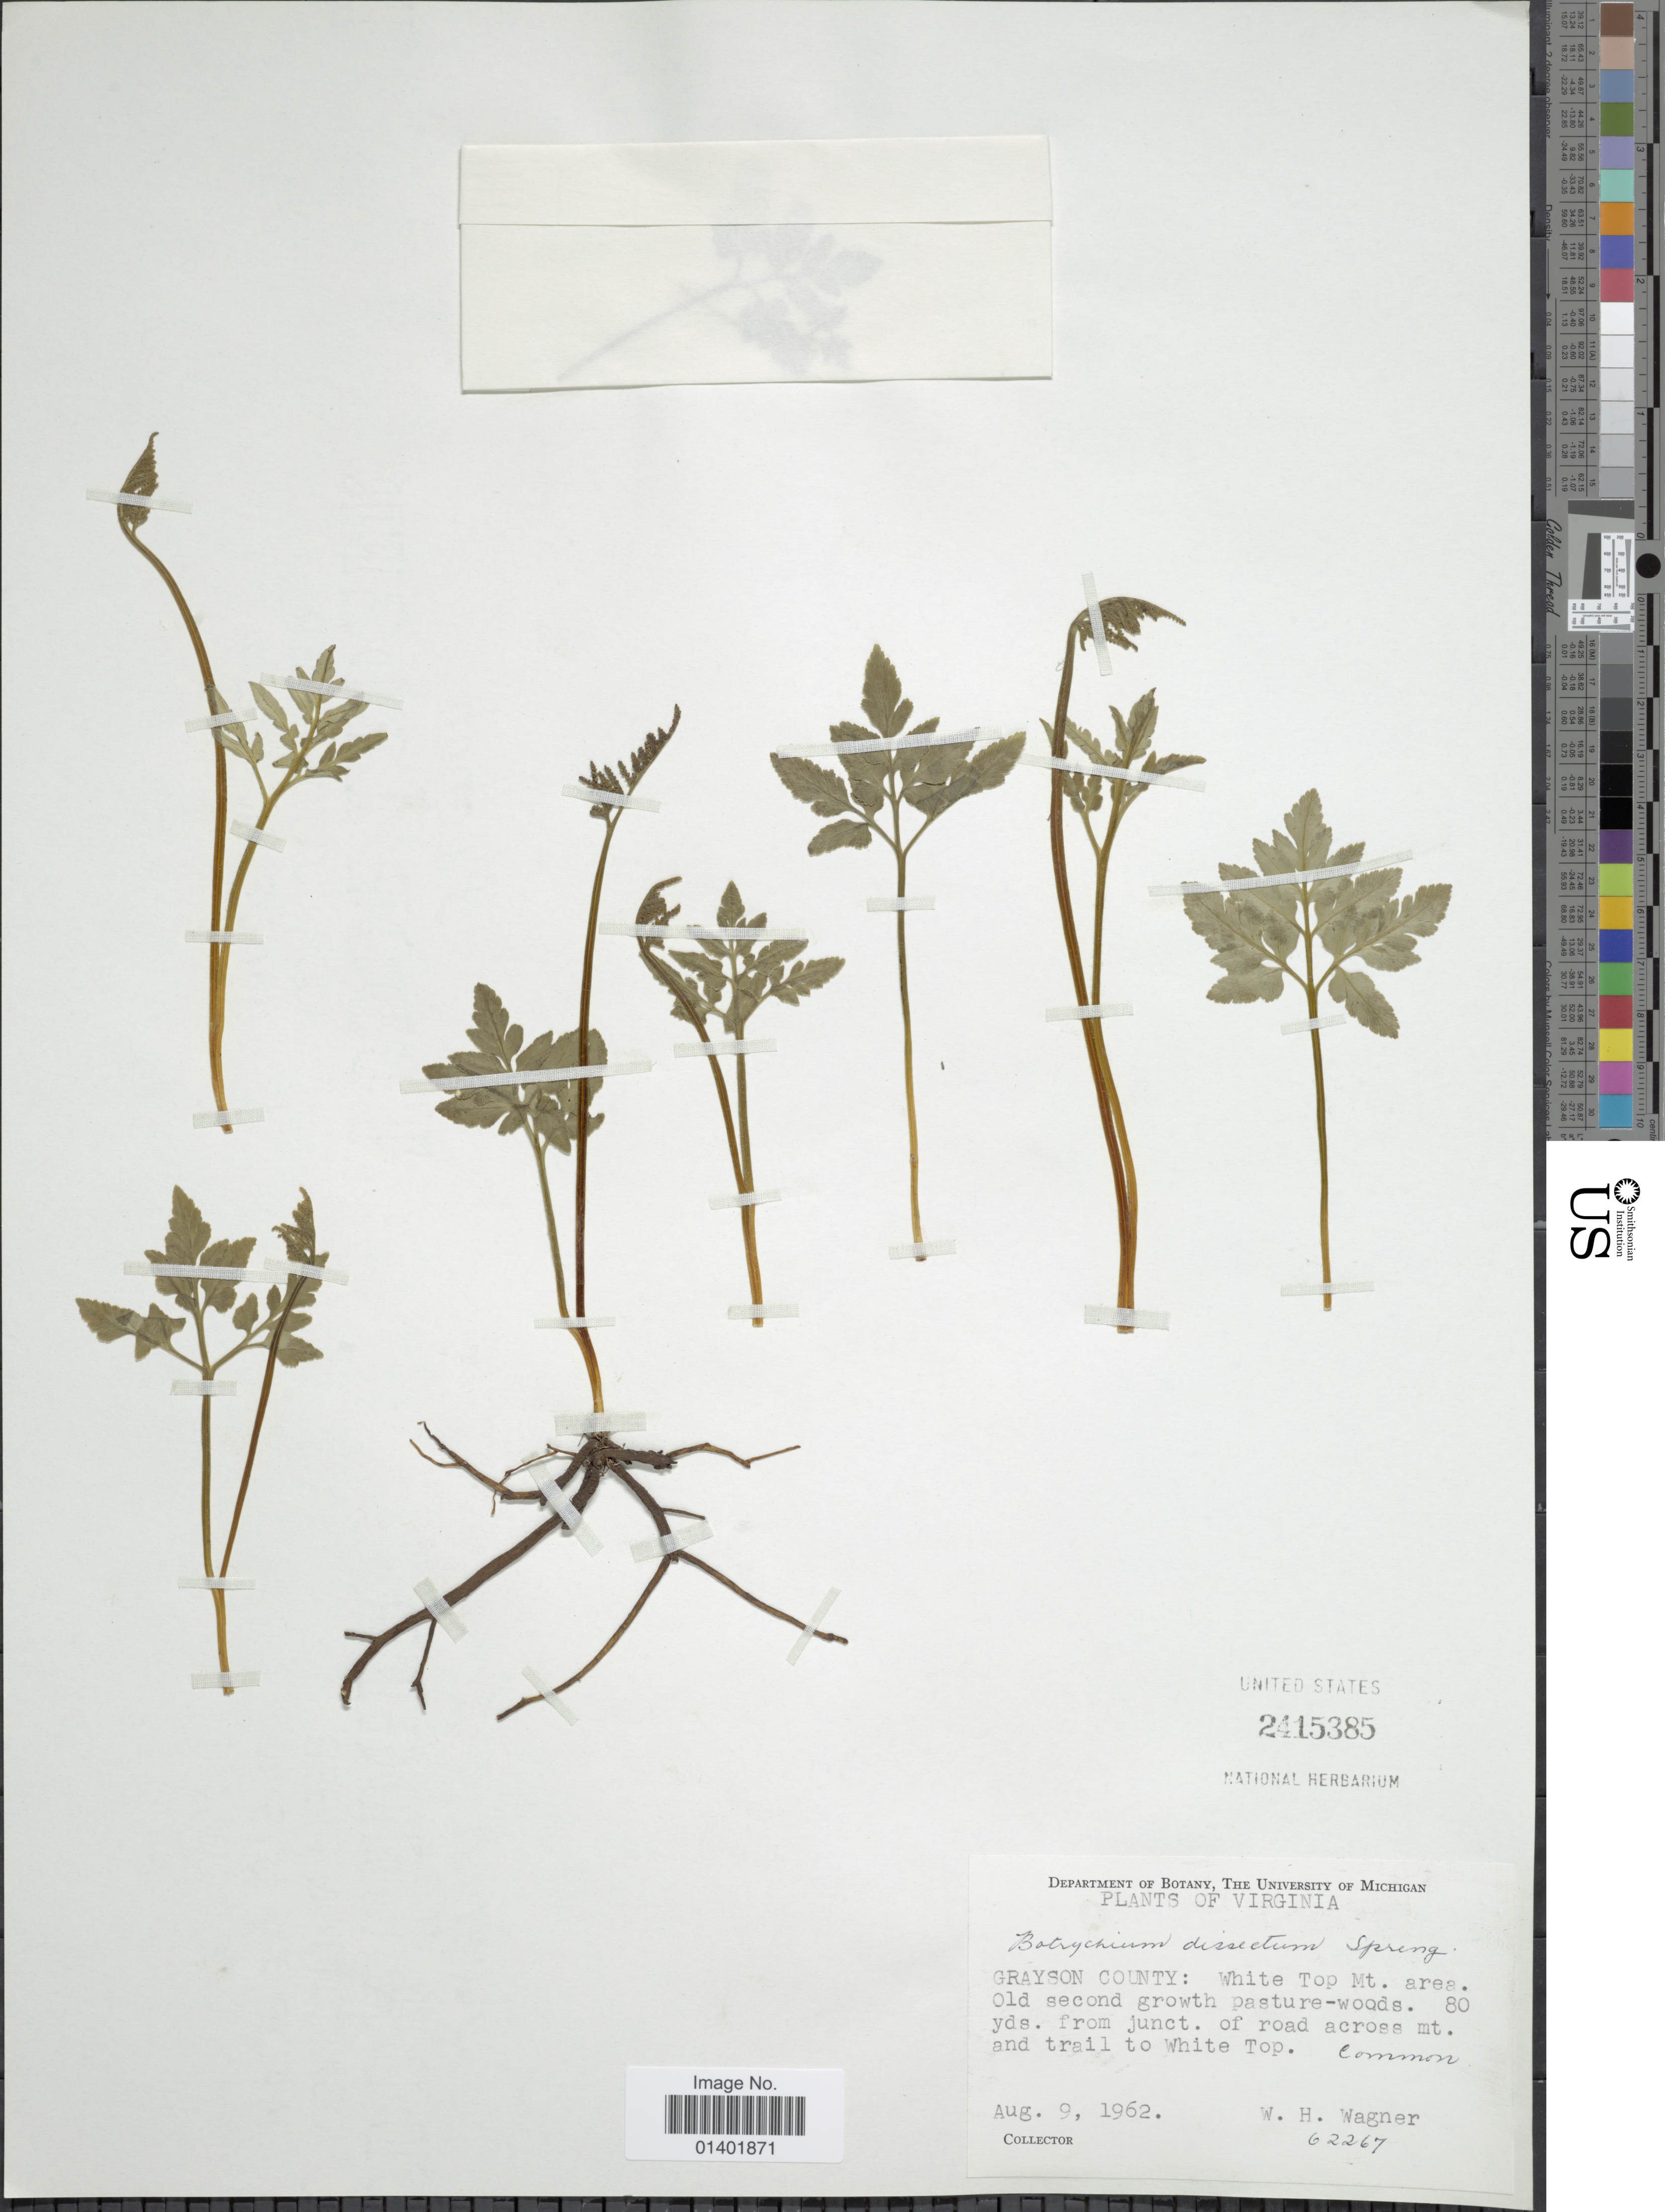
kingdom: Plantae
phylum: Tracheophyta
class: Polypodiopsida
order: Ophioglossales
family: Ophioglossaceae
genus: Botrychium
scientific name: Botrychium dissectum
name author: Spreng.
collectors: W. H. Wagner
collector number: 62267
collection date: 1962-08-09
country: United States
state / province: Virginia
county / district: Grayson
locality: White Top Mt. area. Old second growth pasture-woods. 80 yds. from jucnt. of road across mt. and trail to White Top.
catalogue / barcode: US 2415385